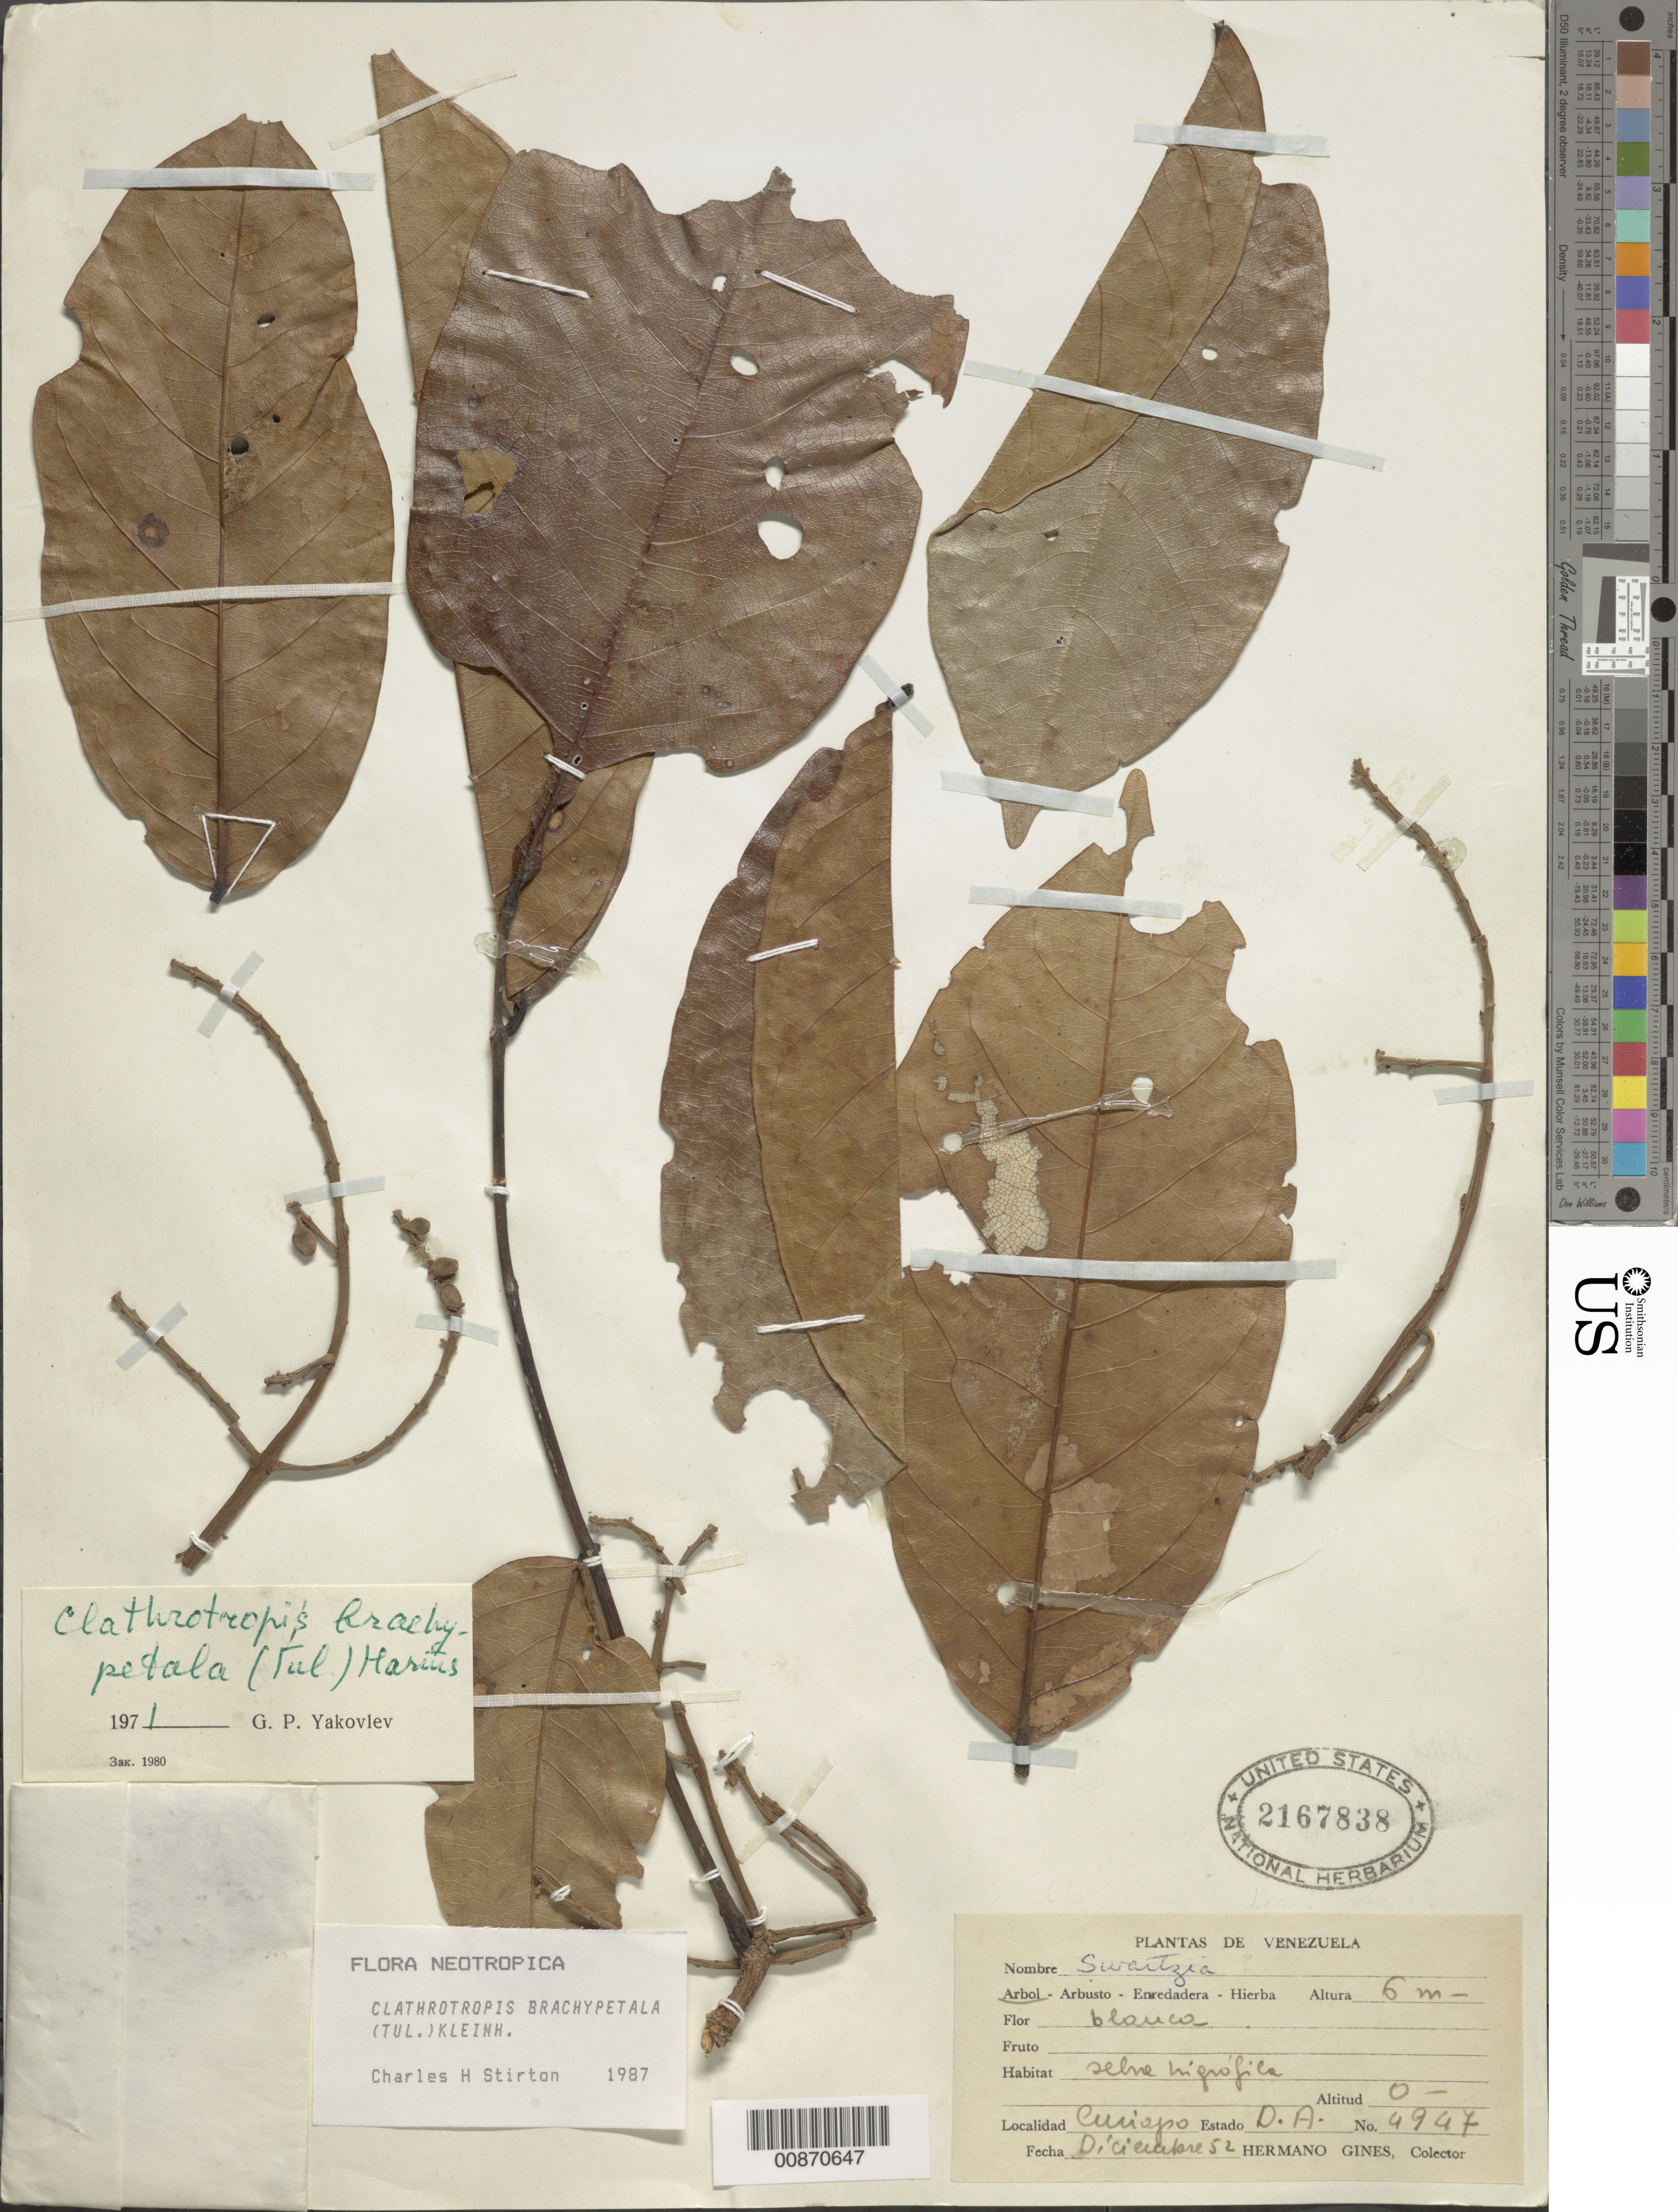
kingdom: Plantae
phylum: Tracheophyta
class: Magnoliopsida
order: Fabales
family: Fabaceae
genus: Clathrotropis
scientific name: Clathrotropis brachypetala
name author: (Tul.) Kleinh.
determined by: Stirton, Charles H.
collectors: H. Gines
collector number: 4947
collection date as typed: Dec-52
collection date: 1952-12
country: Venezuela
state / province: Delta Amacuro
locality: Curiapo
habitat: Selva higrofila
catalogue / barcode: US 2167838